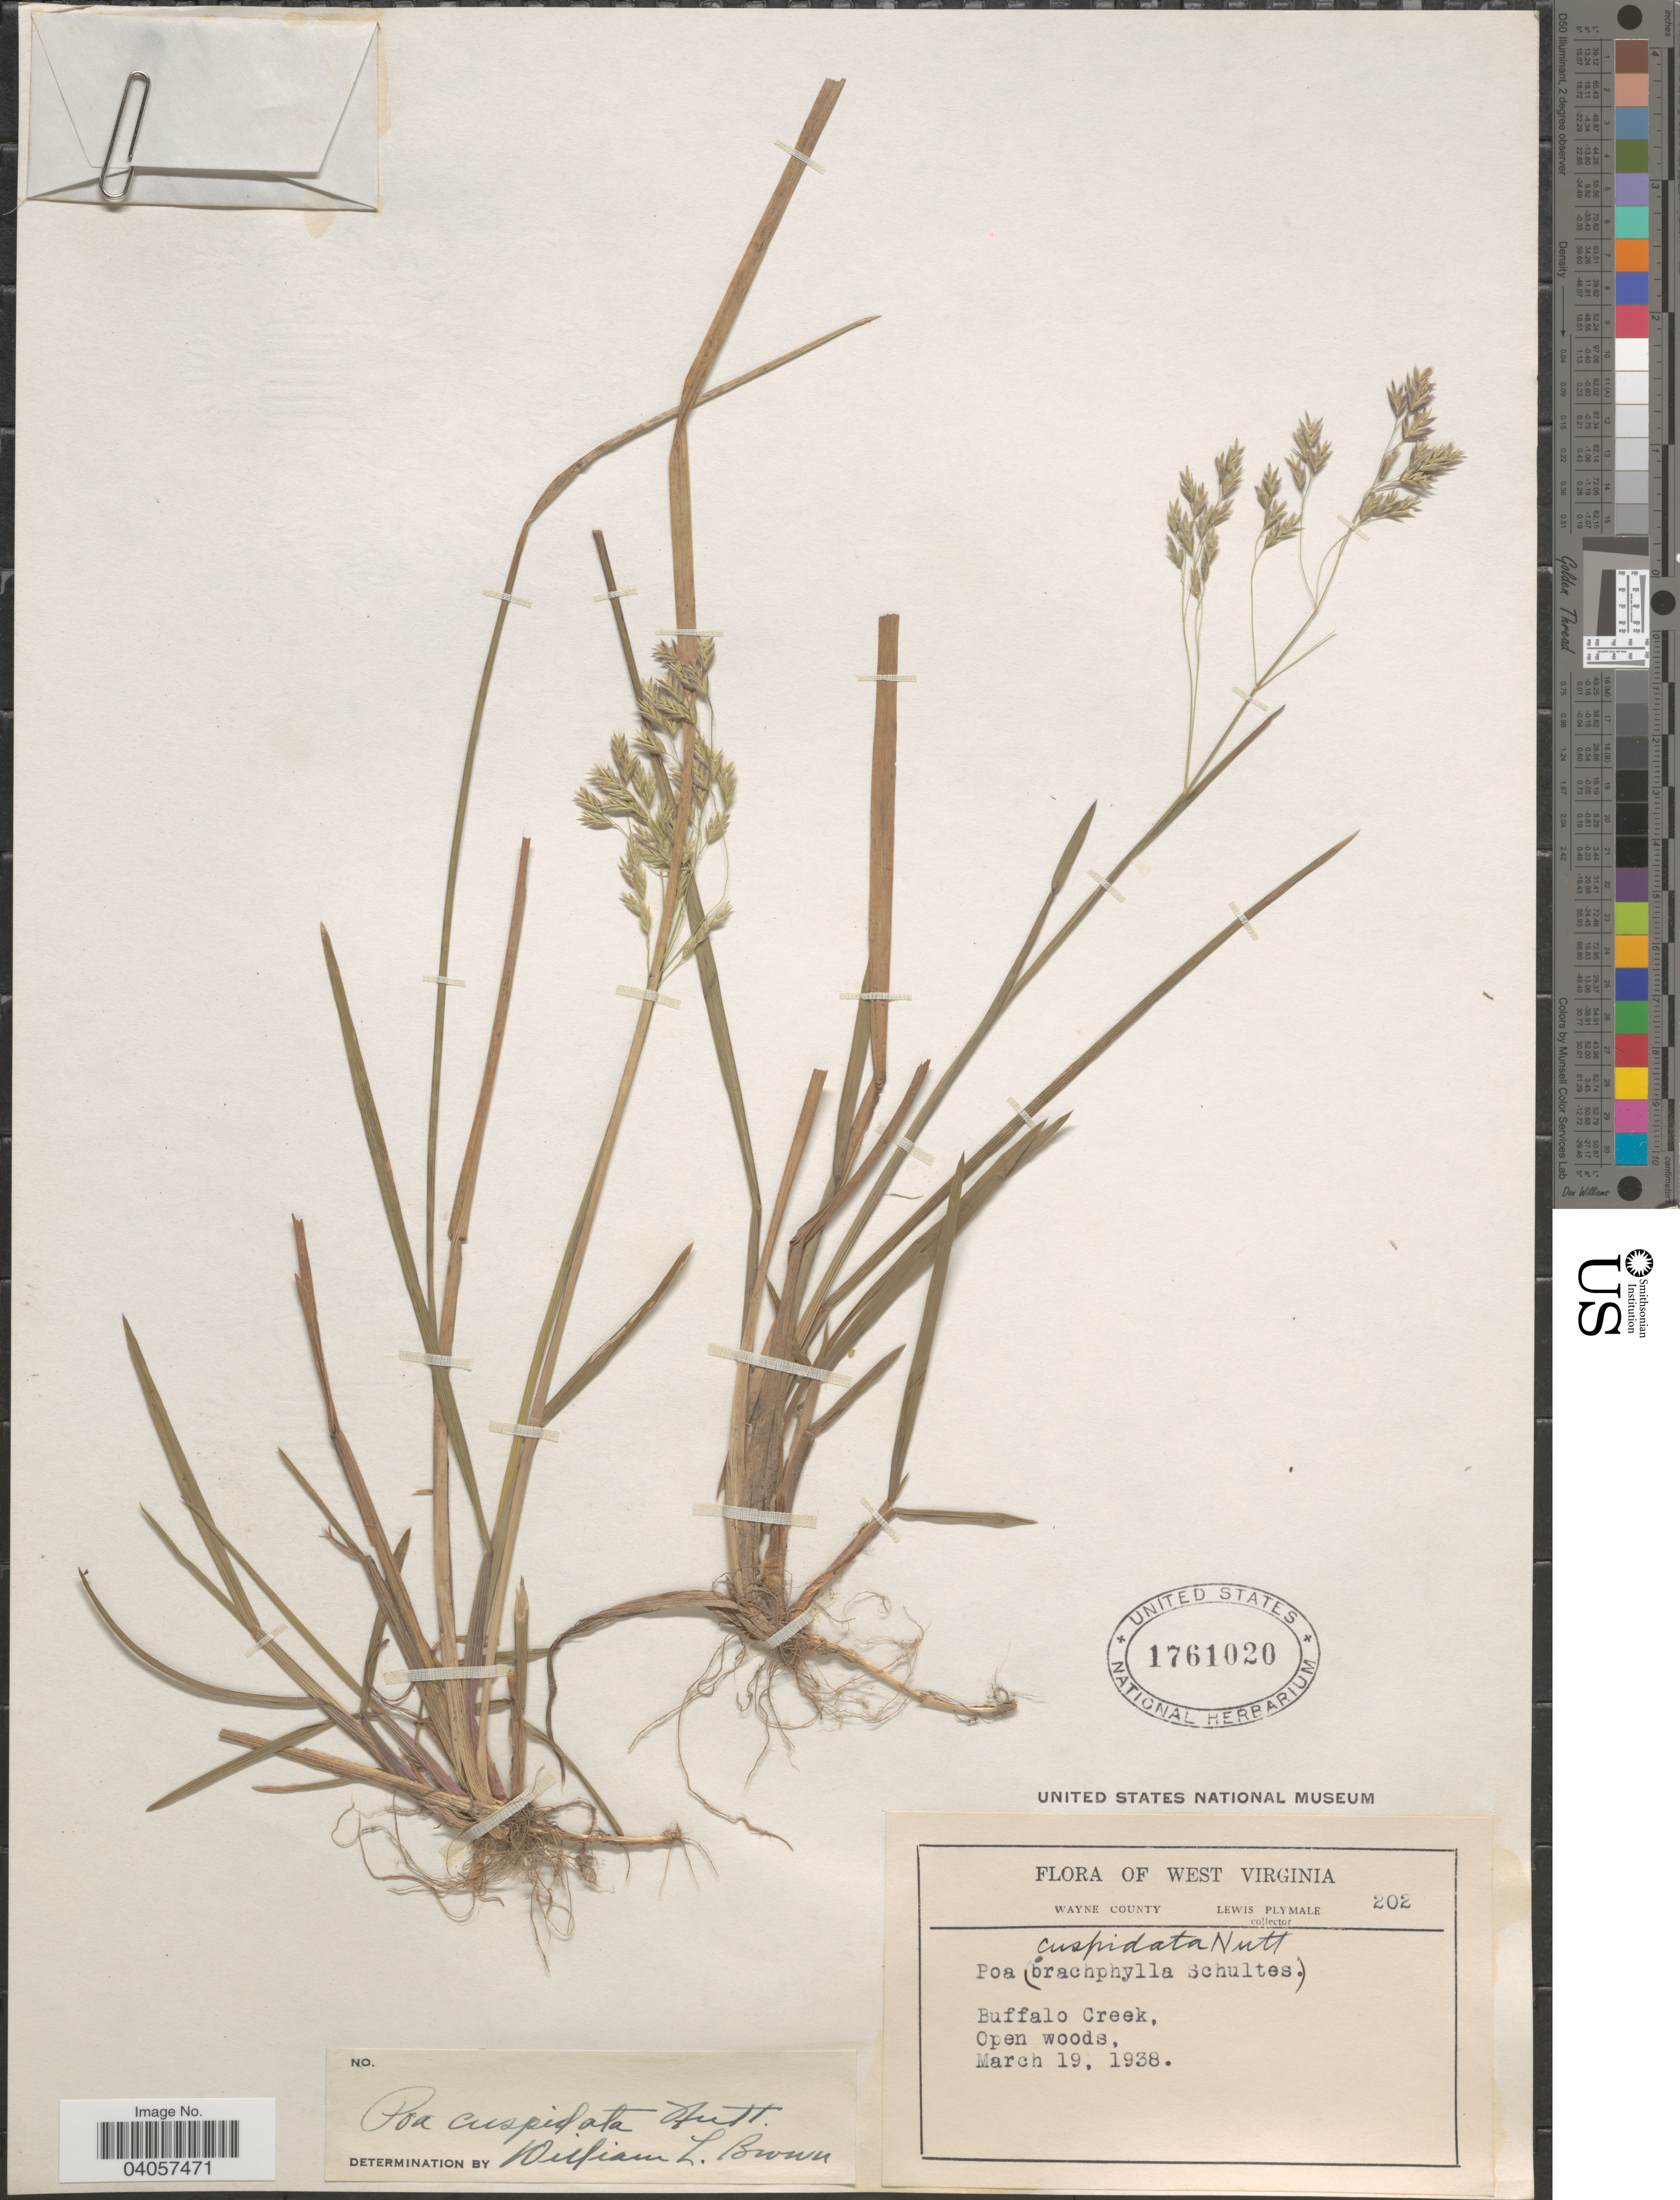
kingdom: Plantae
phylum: Tracheophyta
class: Liliopsida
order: Poales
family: Poaceae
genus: Poa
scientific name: Poa cuspidata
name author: Nutt.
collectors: L. Plymale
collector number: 202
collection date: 1938-03-19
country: United States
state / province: West Virginia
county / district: Wayne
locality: Buffalo Creek.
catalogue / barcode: US 1761020